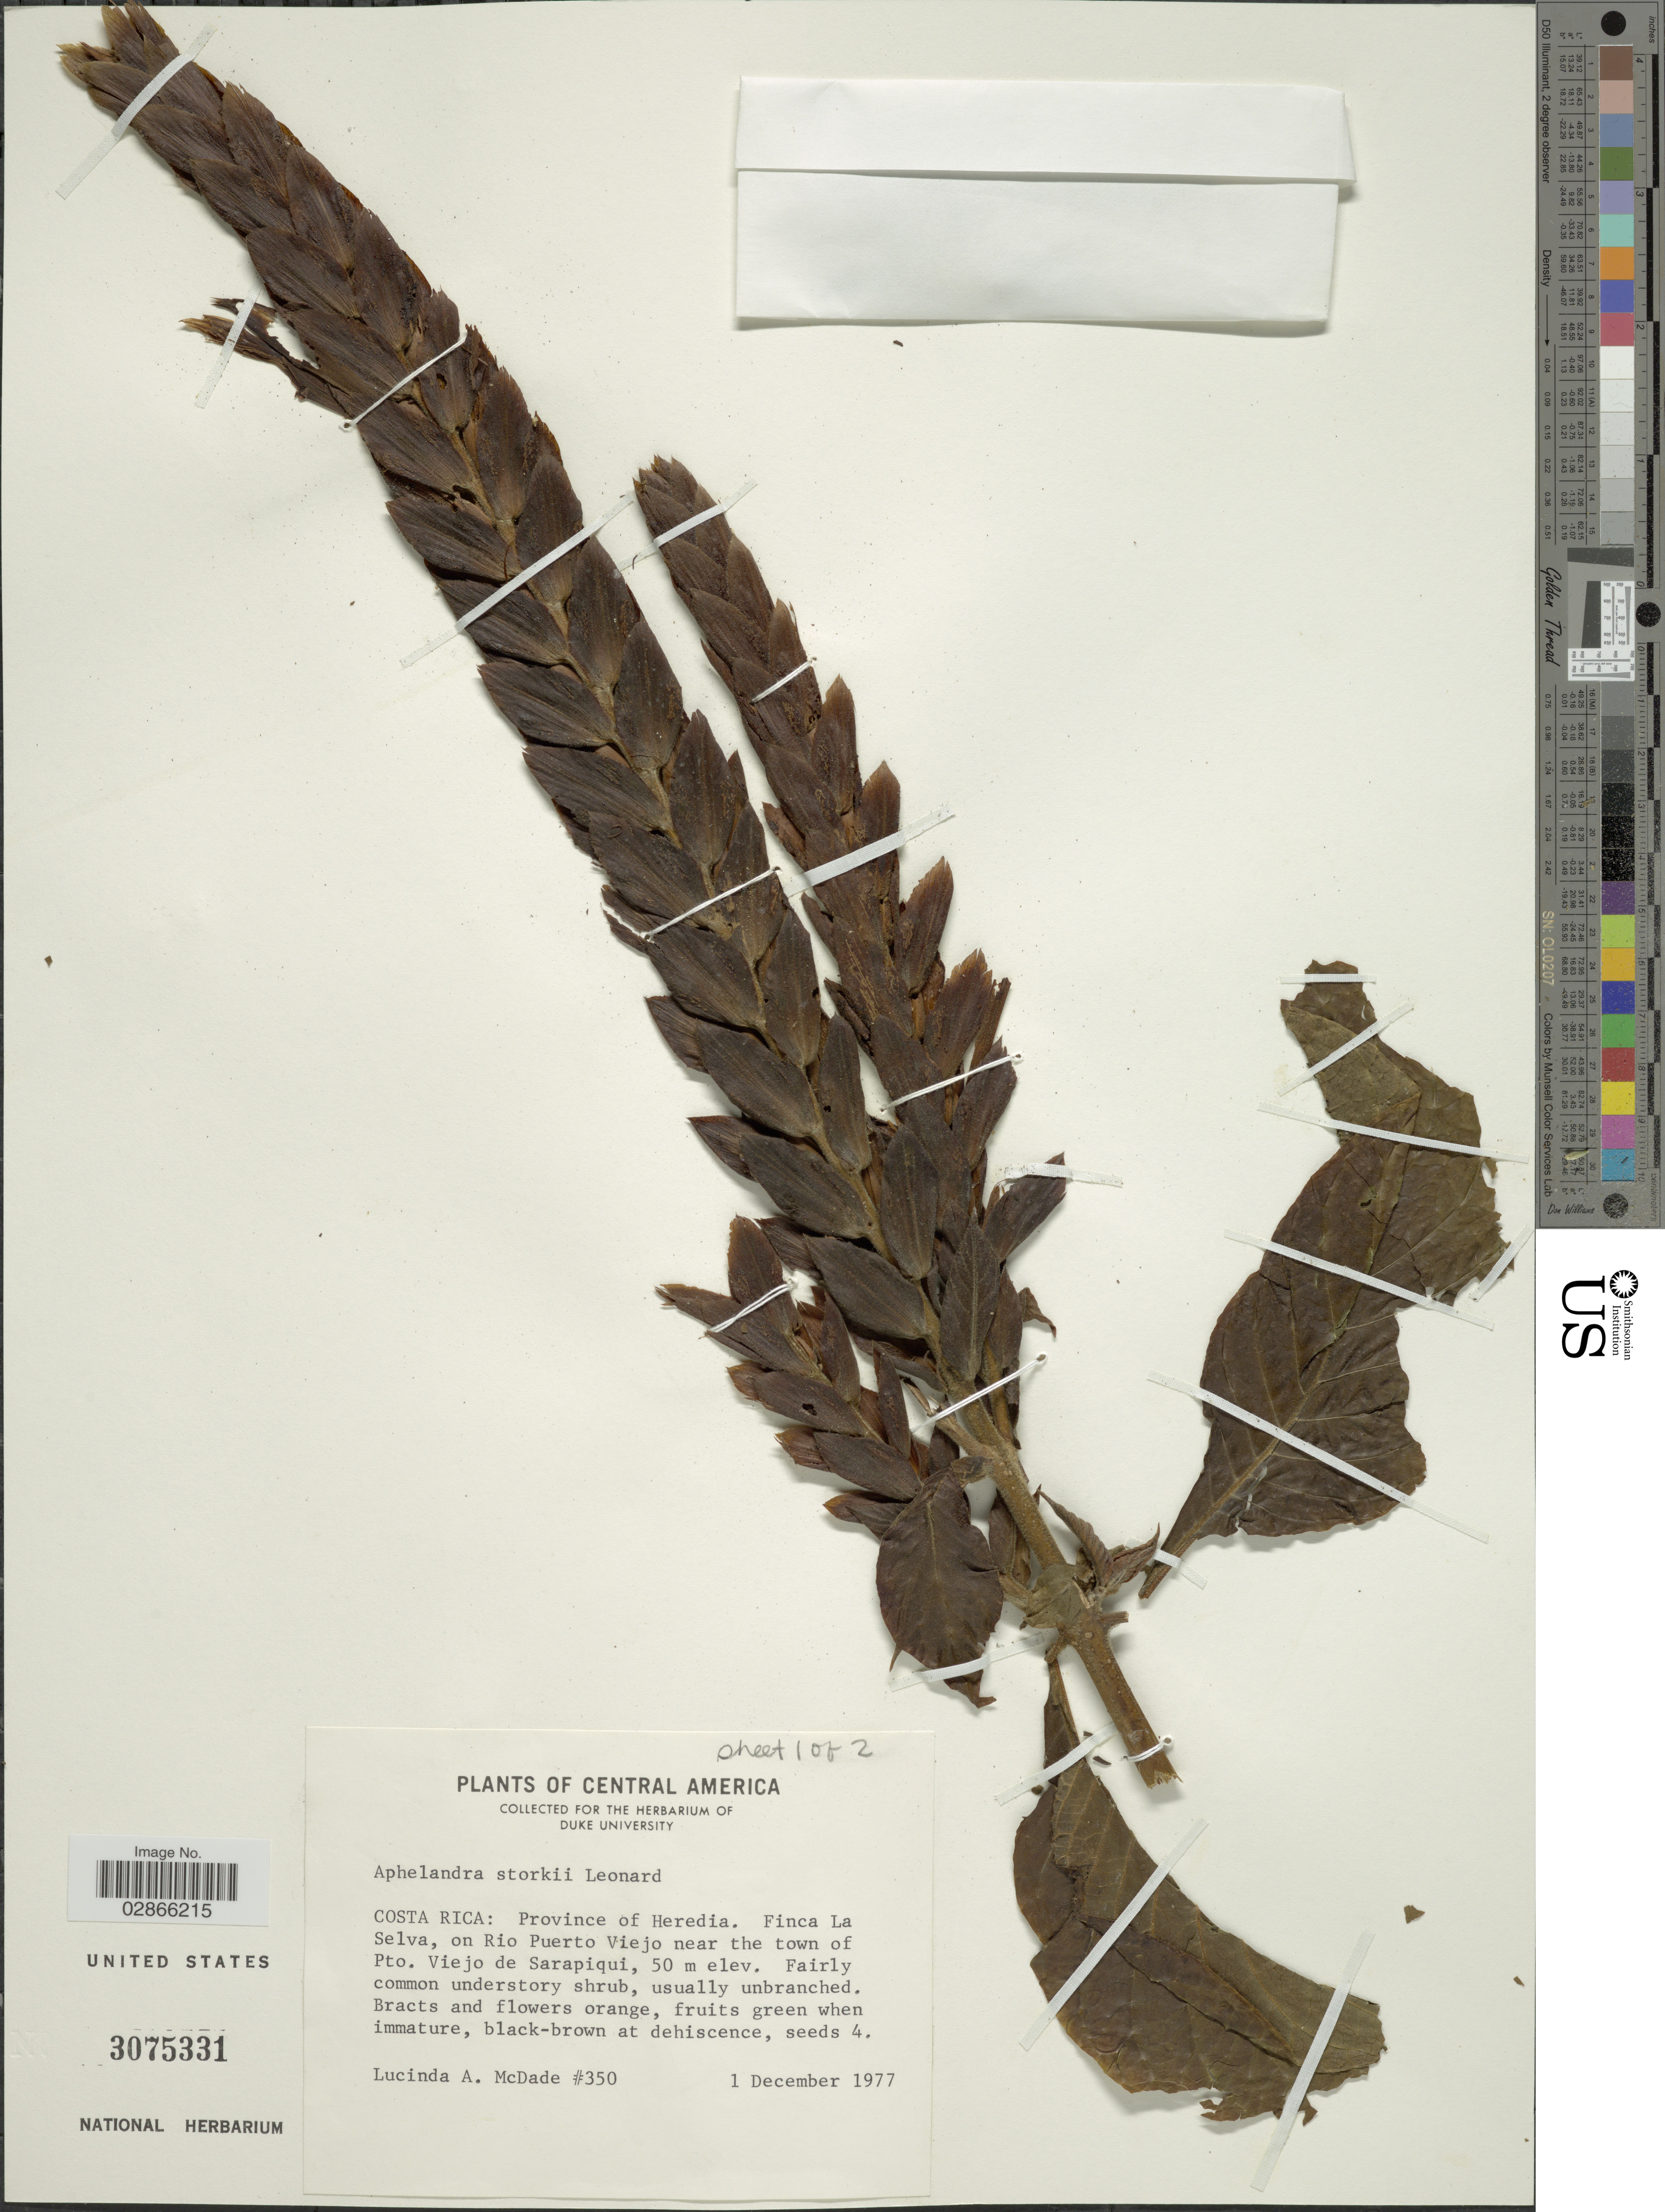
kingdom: Plantae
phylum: Tracheophyta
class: Magnoliopsida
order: Lamiales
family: Acanthaceae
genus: Aphelandra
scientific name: Aphelandra storkii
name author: Leonard in Standl.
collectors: L. McDade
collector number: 350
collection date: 1977-12-01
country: Costa Rica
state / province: Heredia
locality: Finca La Selva, on Rio Puerto Viejo near the town of Pto. Viejo de Sarapiqui.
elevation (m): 50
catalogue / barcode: US 3075331